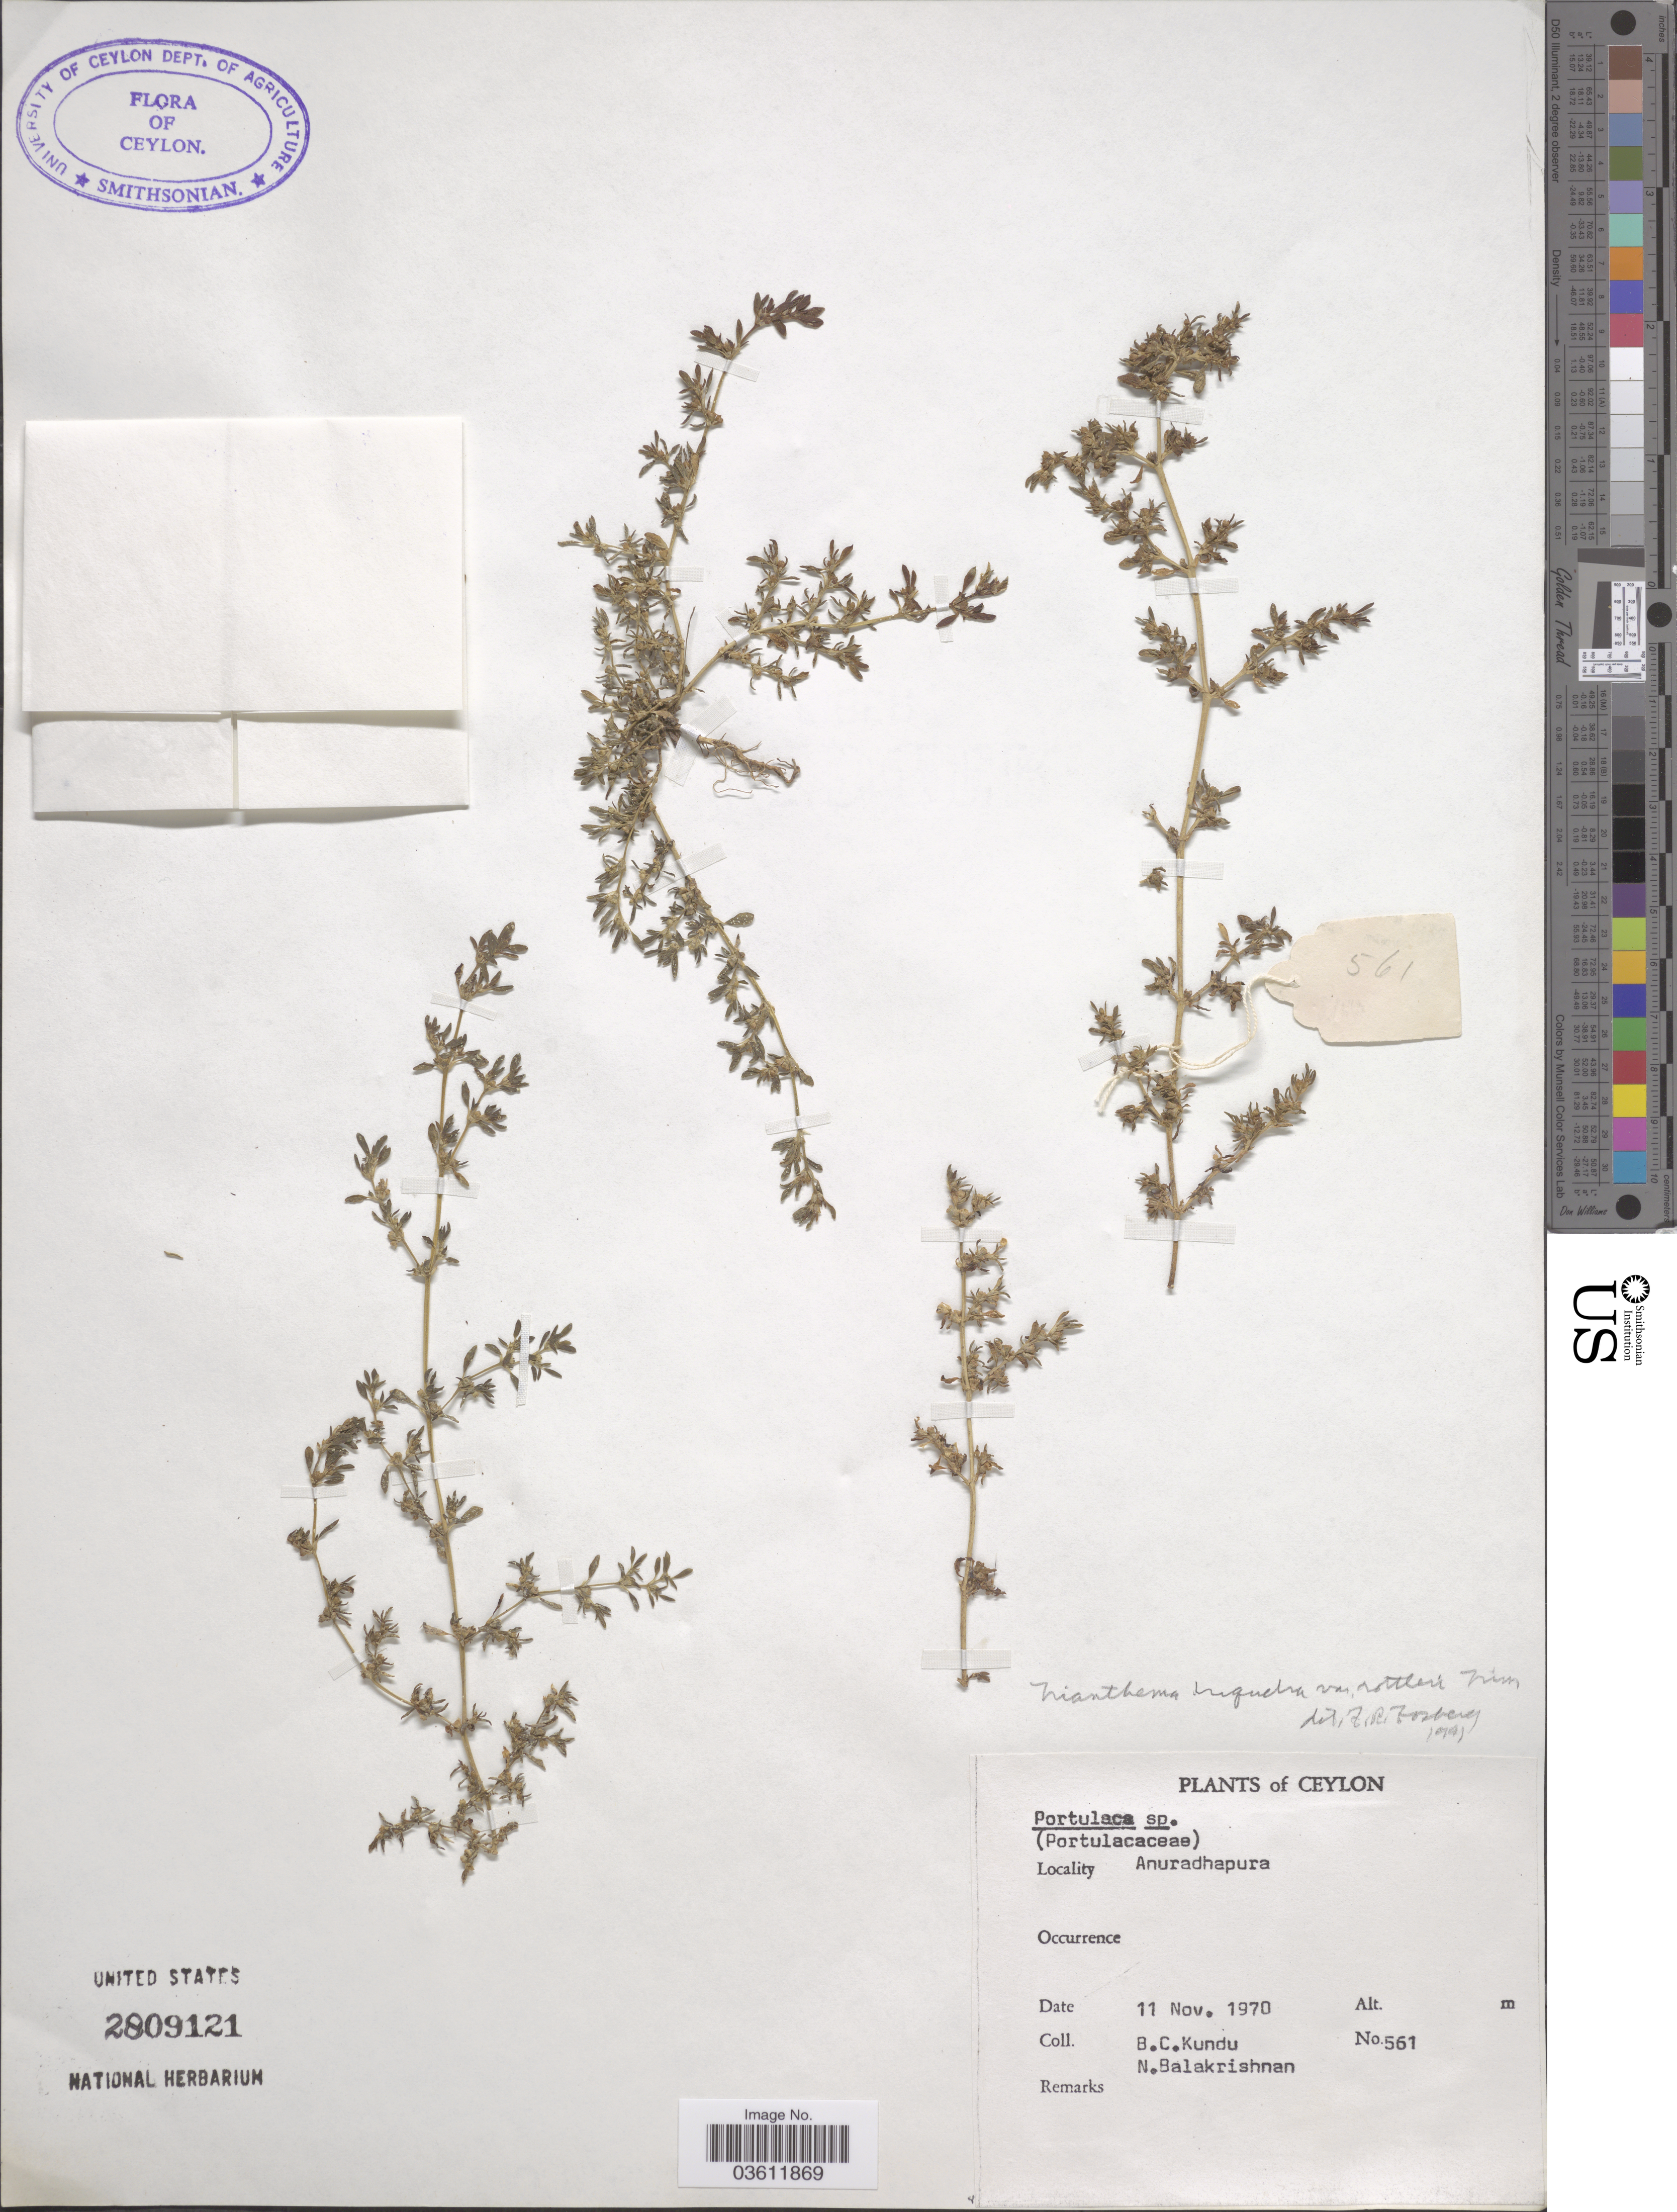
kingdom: Plantae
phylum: Tracheophyta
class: Magnoliopsida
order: Caryophyllales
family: Aizoaceae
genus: Trianthema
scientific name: Trianthema triquetrum var. rottleri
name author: Trimen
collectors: B. C. Kundu & N. Balakrishnan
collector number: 561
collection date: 1970-11-11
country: Sri Lanka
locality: Ceylon. Anuradhapura.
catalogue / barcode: US 2809121